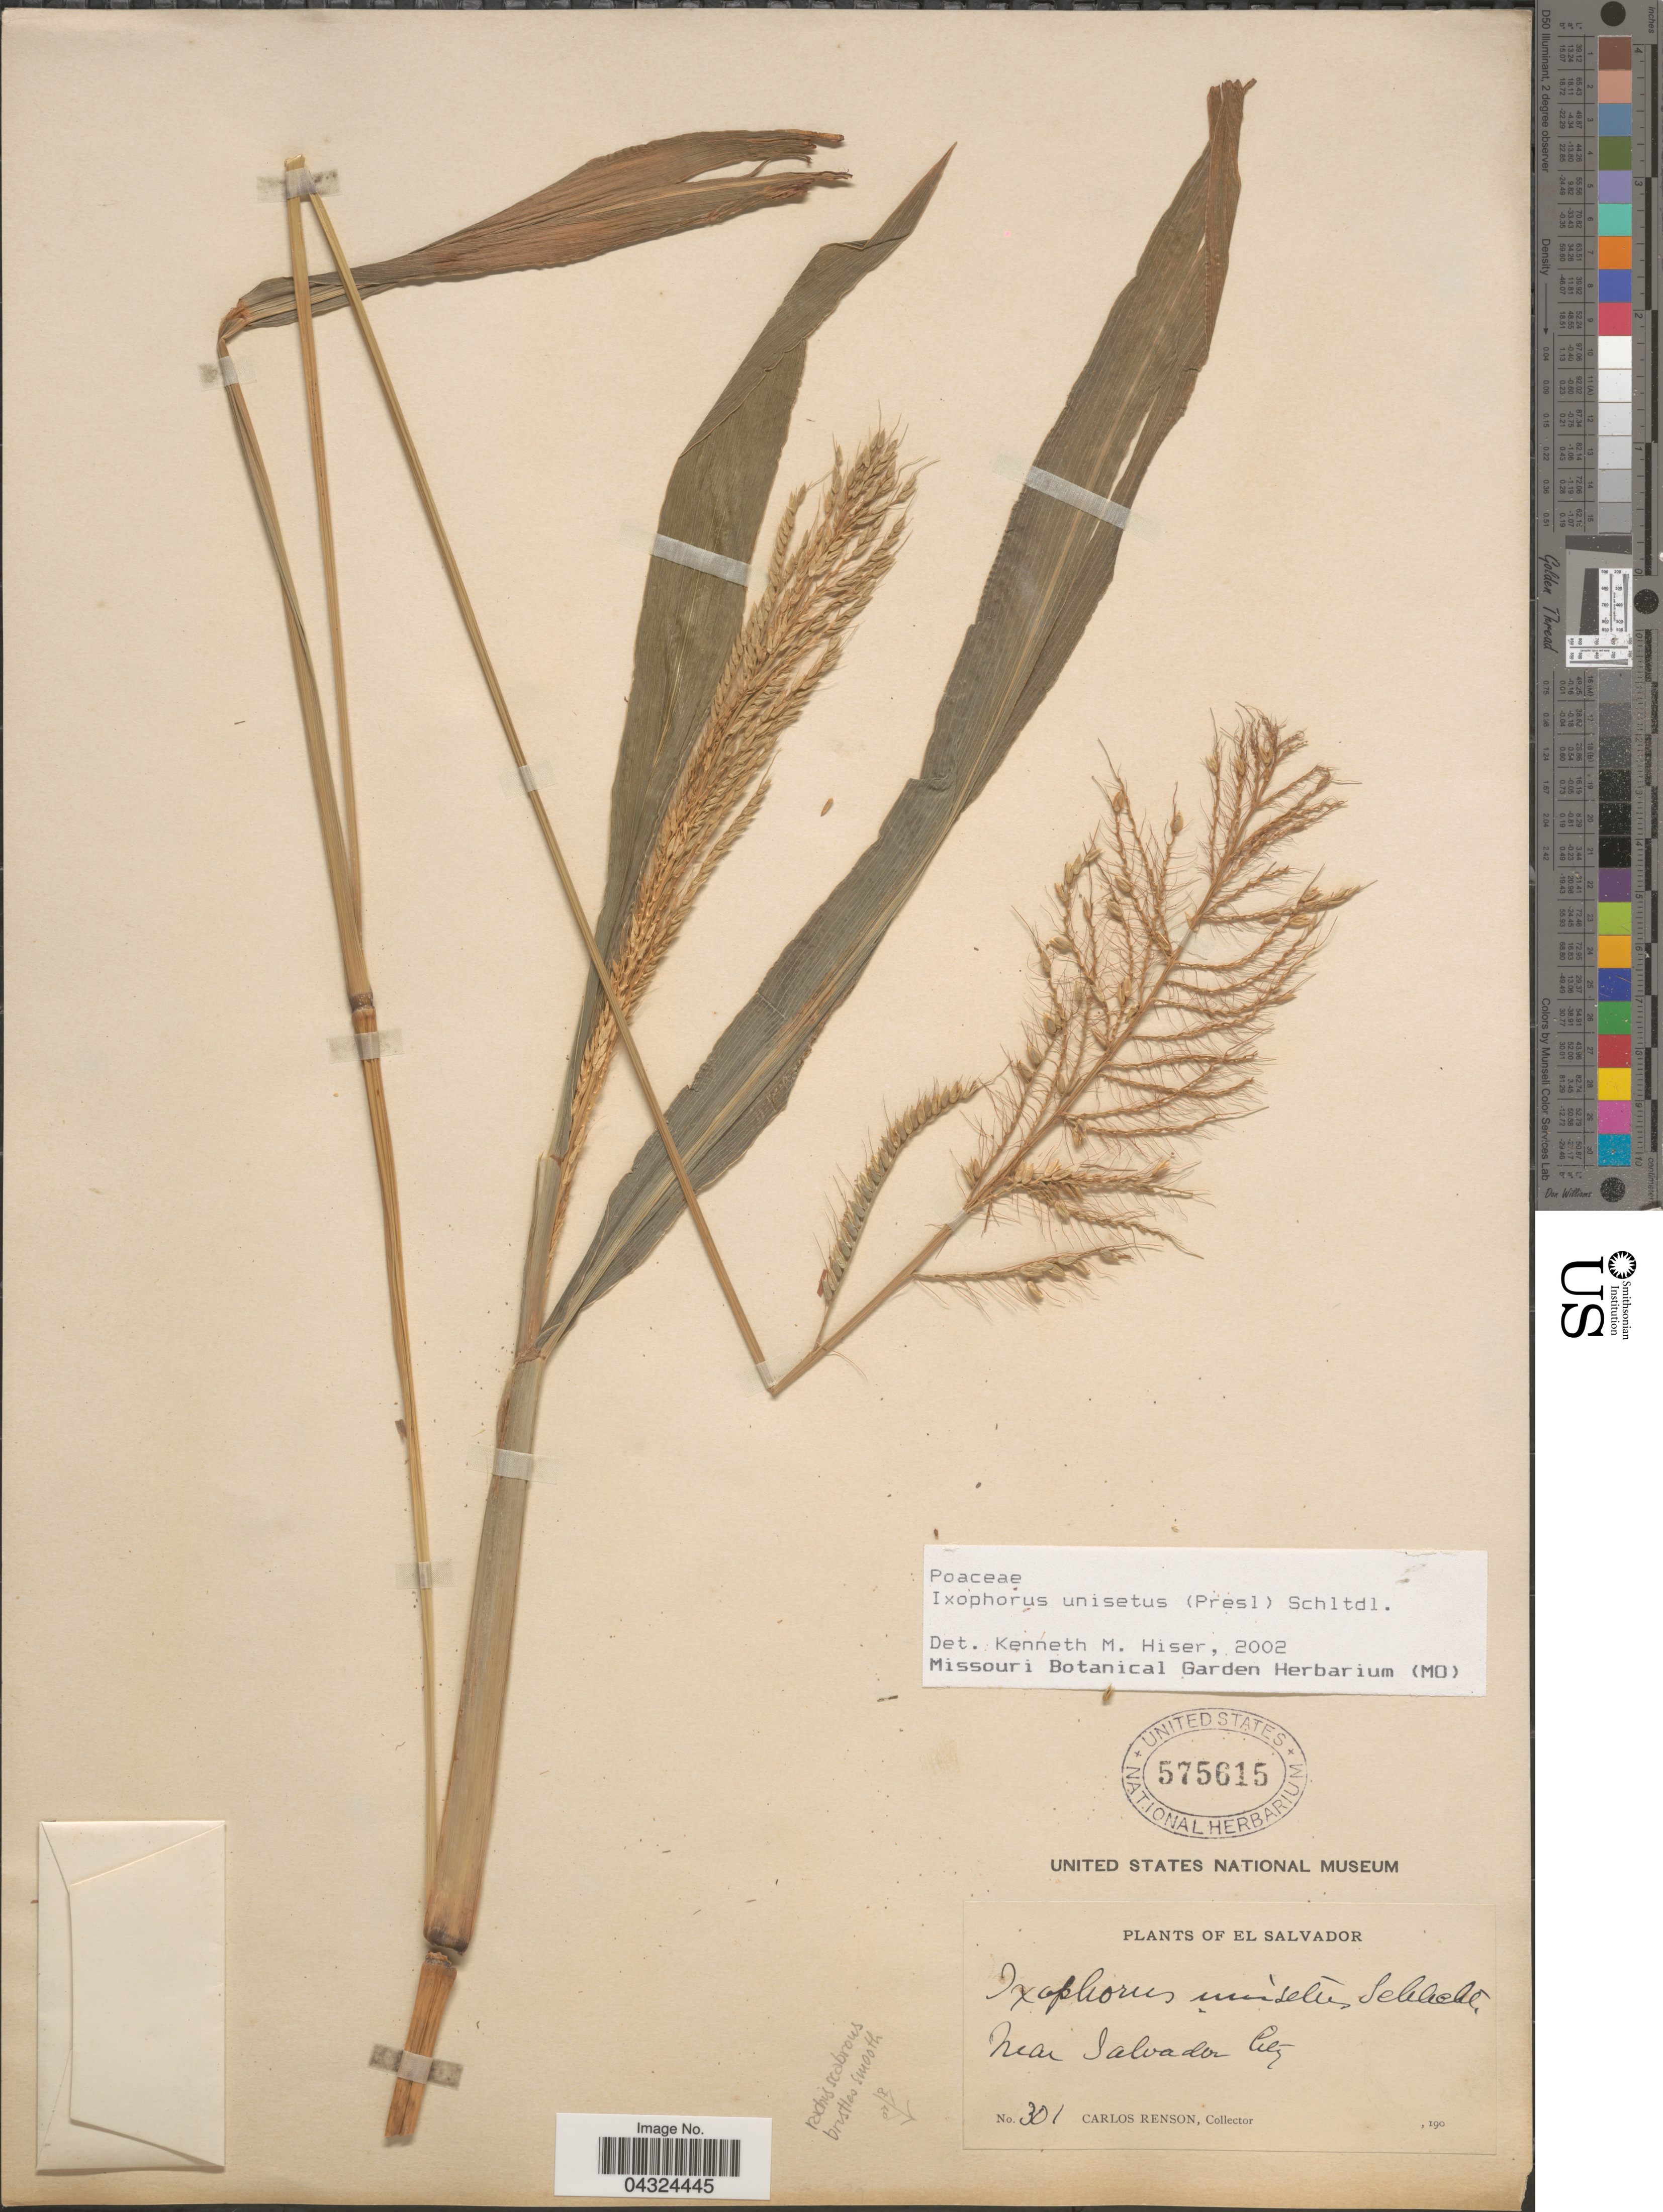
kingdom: Plantae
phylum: Tracheophyta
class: Liliopsida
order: Poales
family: Poaceae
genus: Ixophorus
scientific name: Ixophorus unisetus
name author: (J. Presl) Schltdl.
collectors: C. Renson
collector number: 301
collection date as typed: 190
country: El Salvador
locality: Near Salvador City.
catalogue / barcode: US 575615